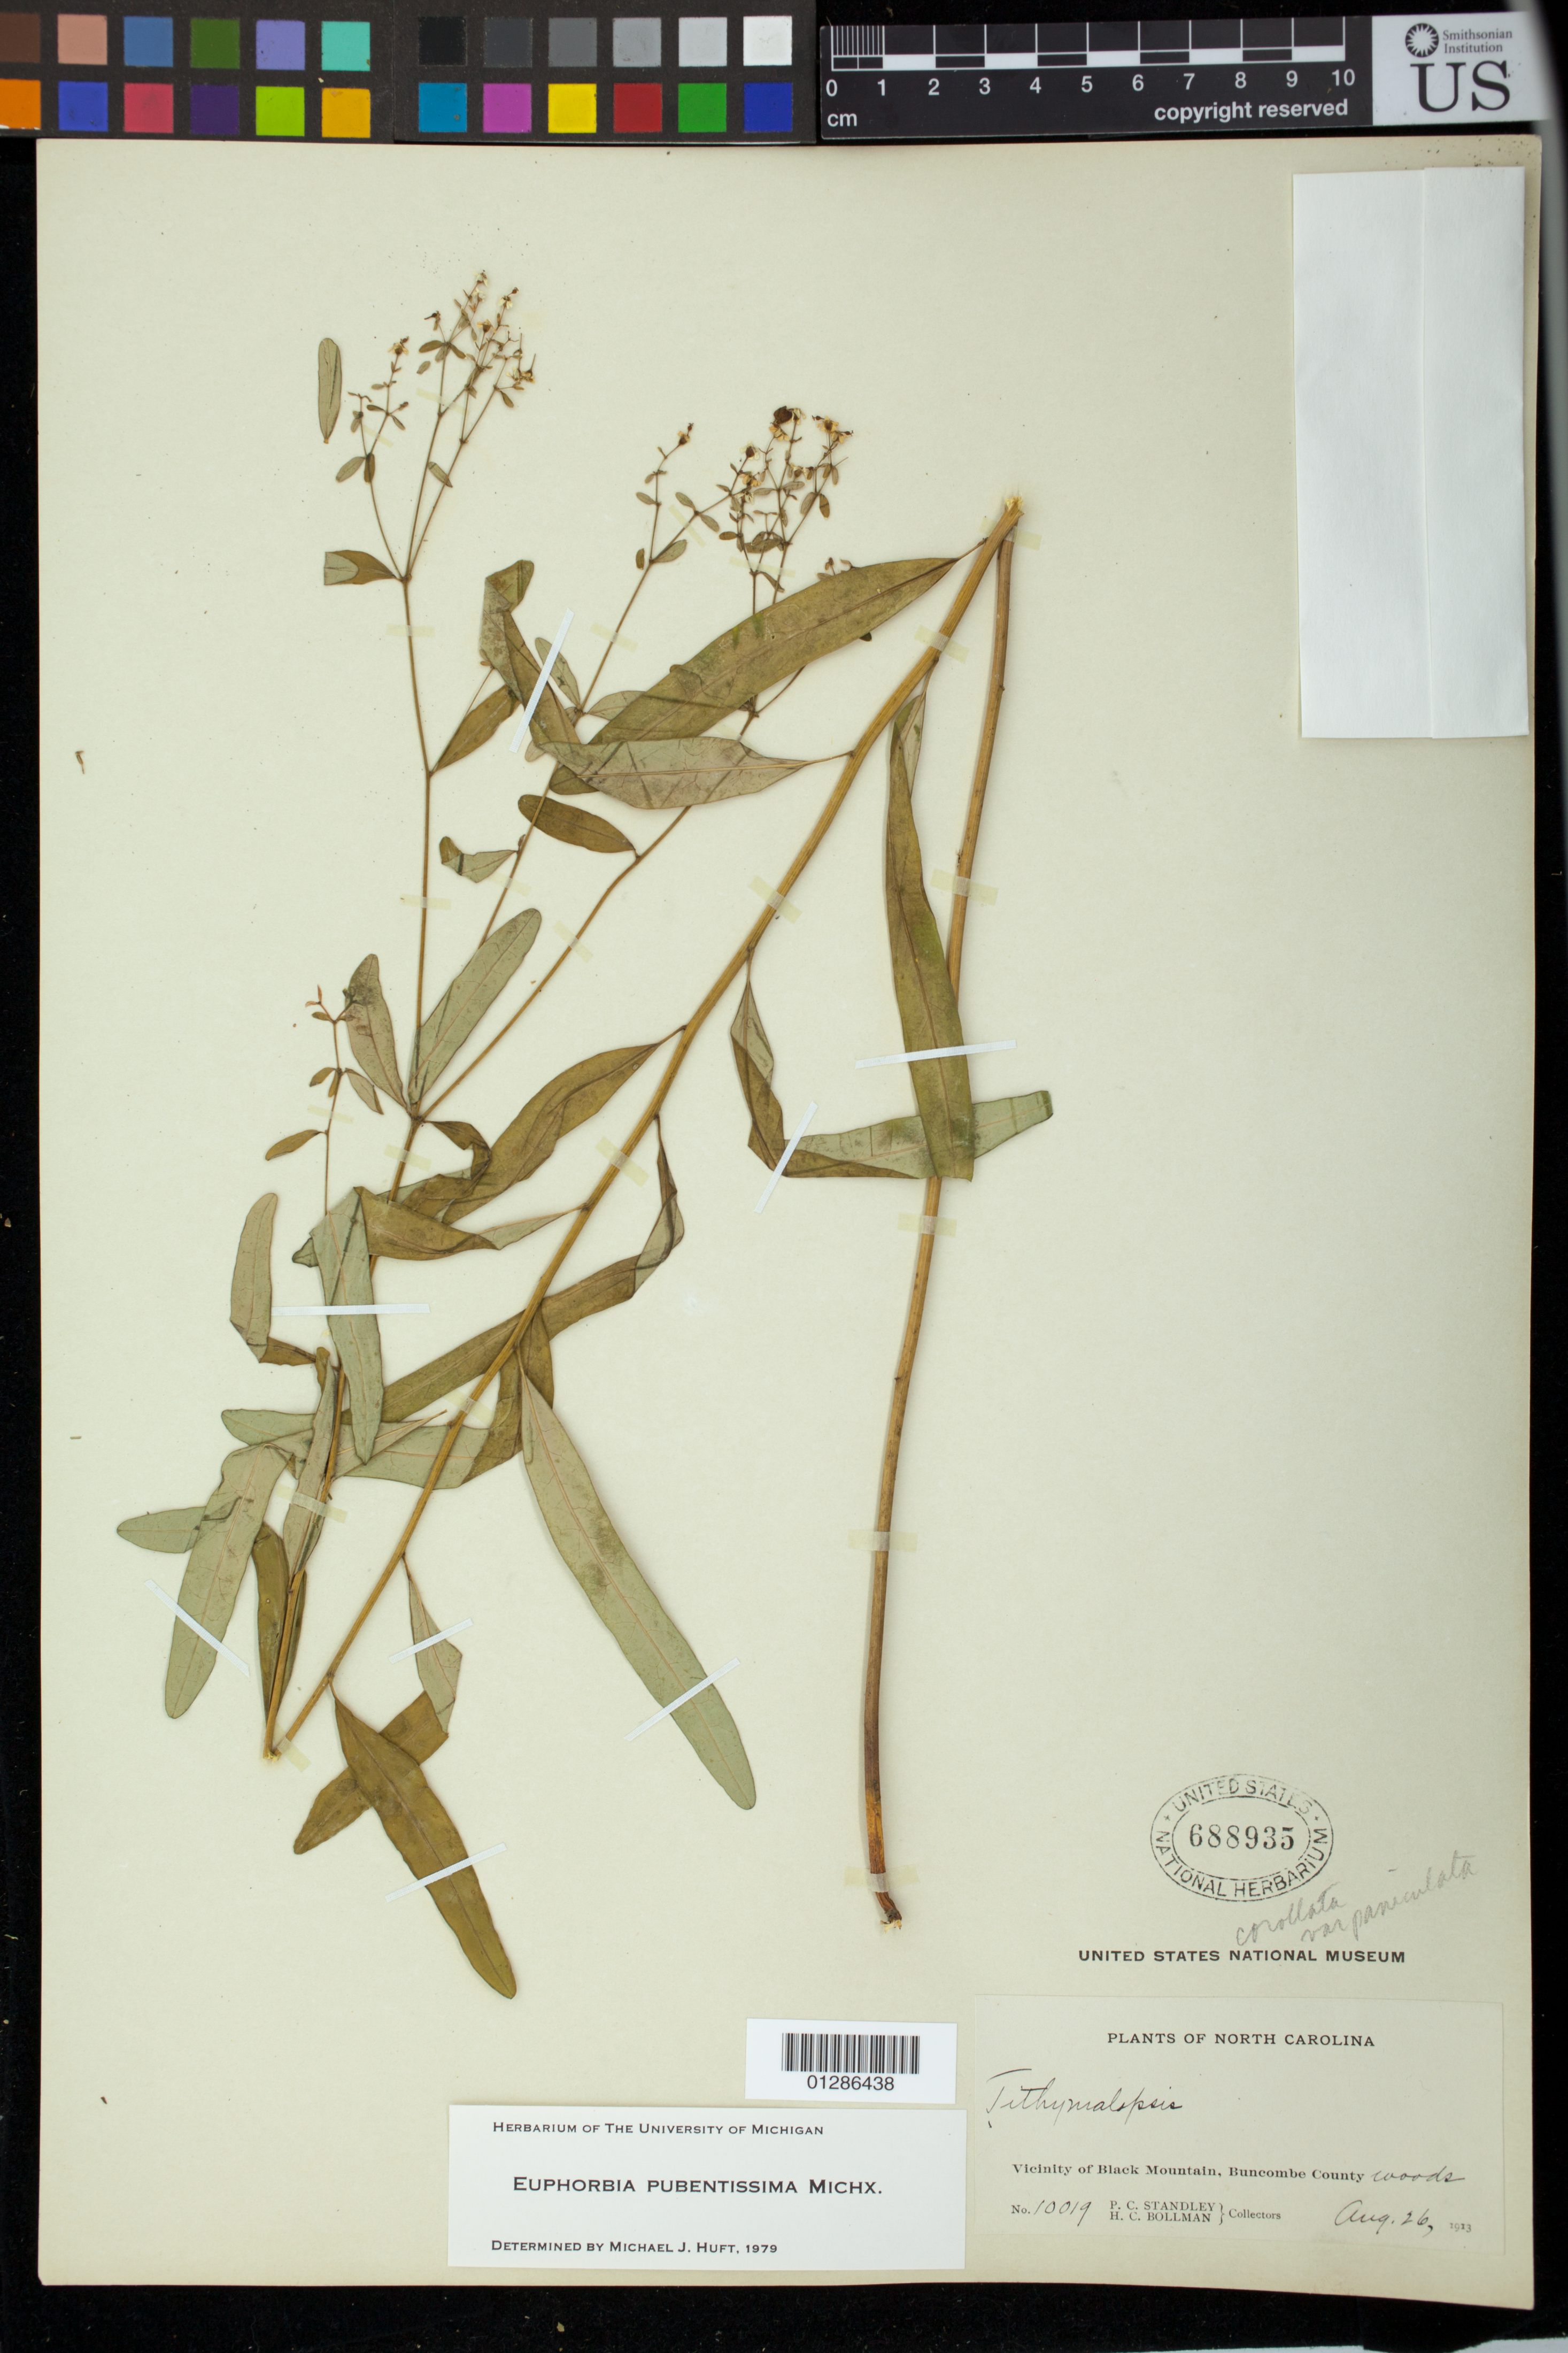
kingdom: Plantae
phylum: Tracheophyta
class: Magnoliopsida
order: Malpighiales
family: Euphorbiaceae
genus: Euphorbia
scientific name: Euphorbia pubentissima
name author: Michx.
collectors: P. C. Standley & H. C. Bollman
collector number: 10019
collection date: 1913-08-26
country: United States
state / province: North Carolina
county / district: Buncombe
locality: Vicinity of Black Mountain woods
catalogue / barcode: US 688935